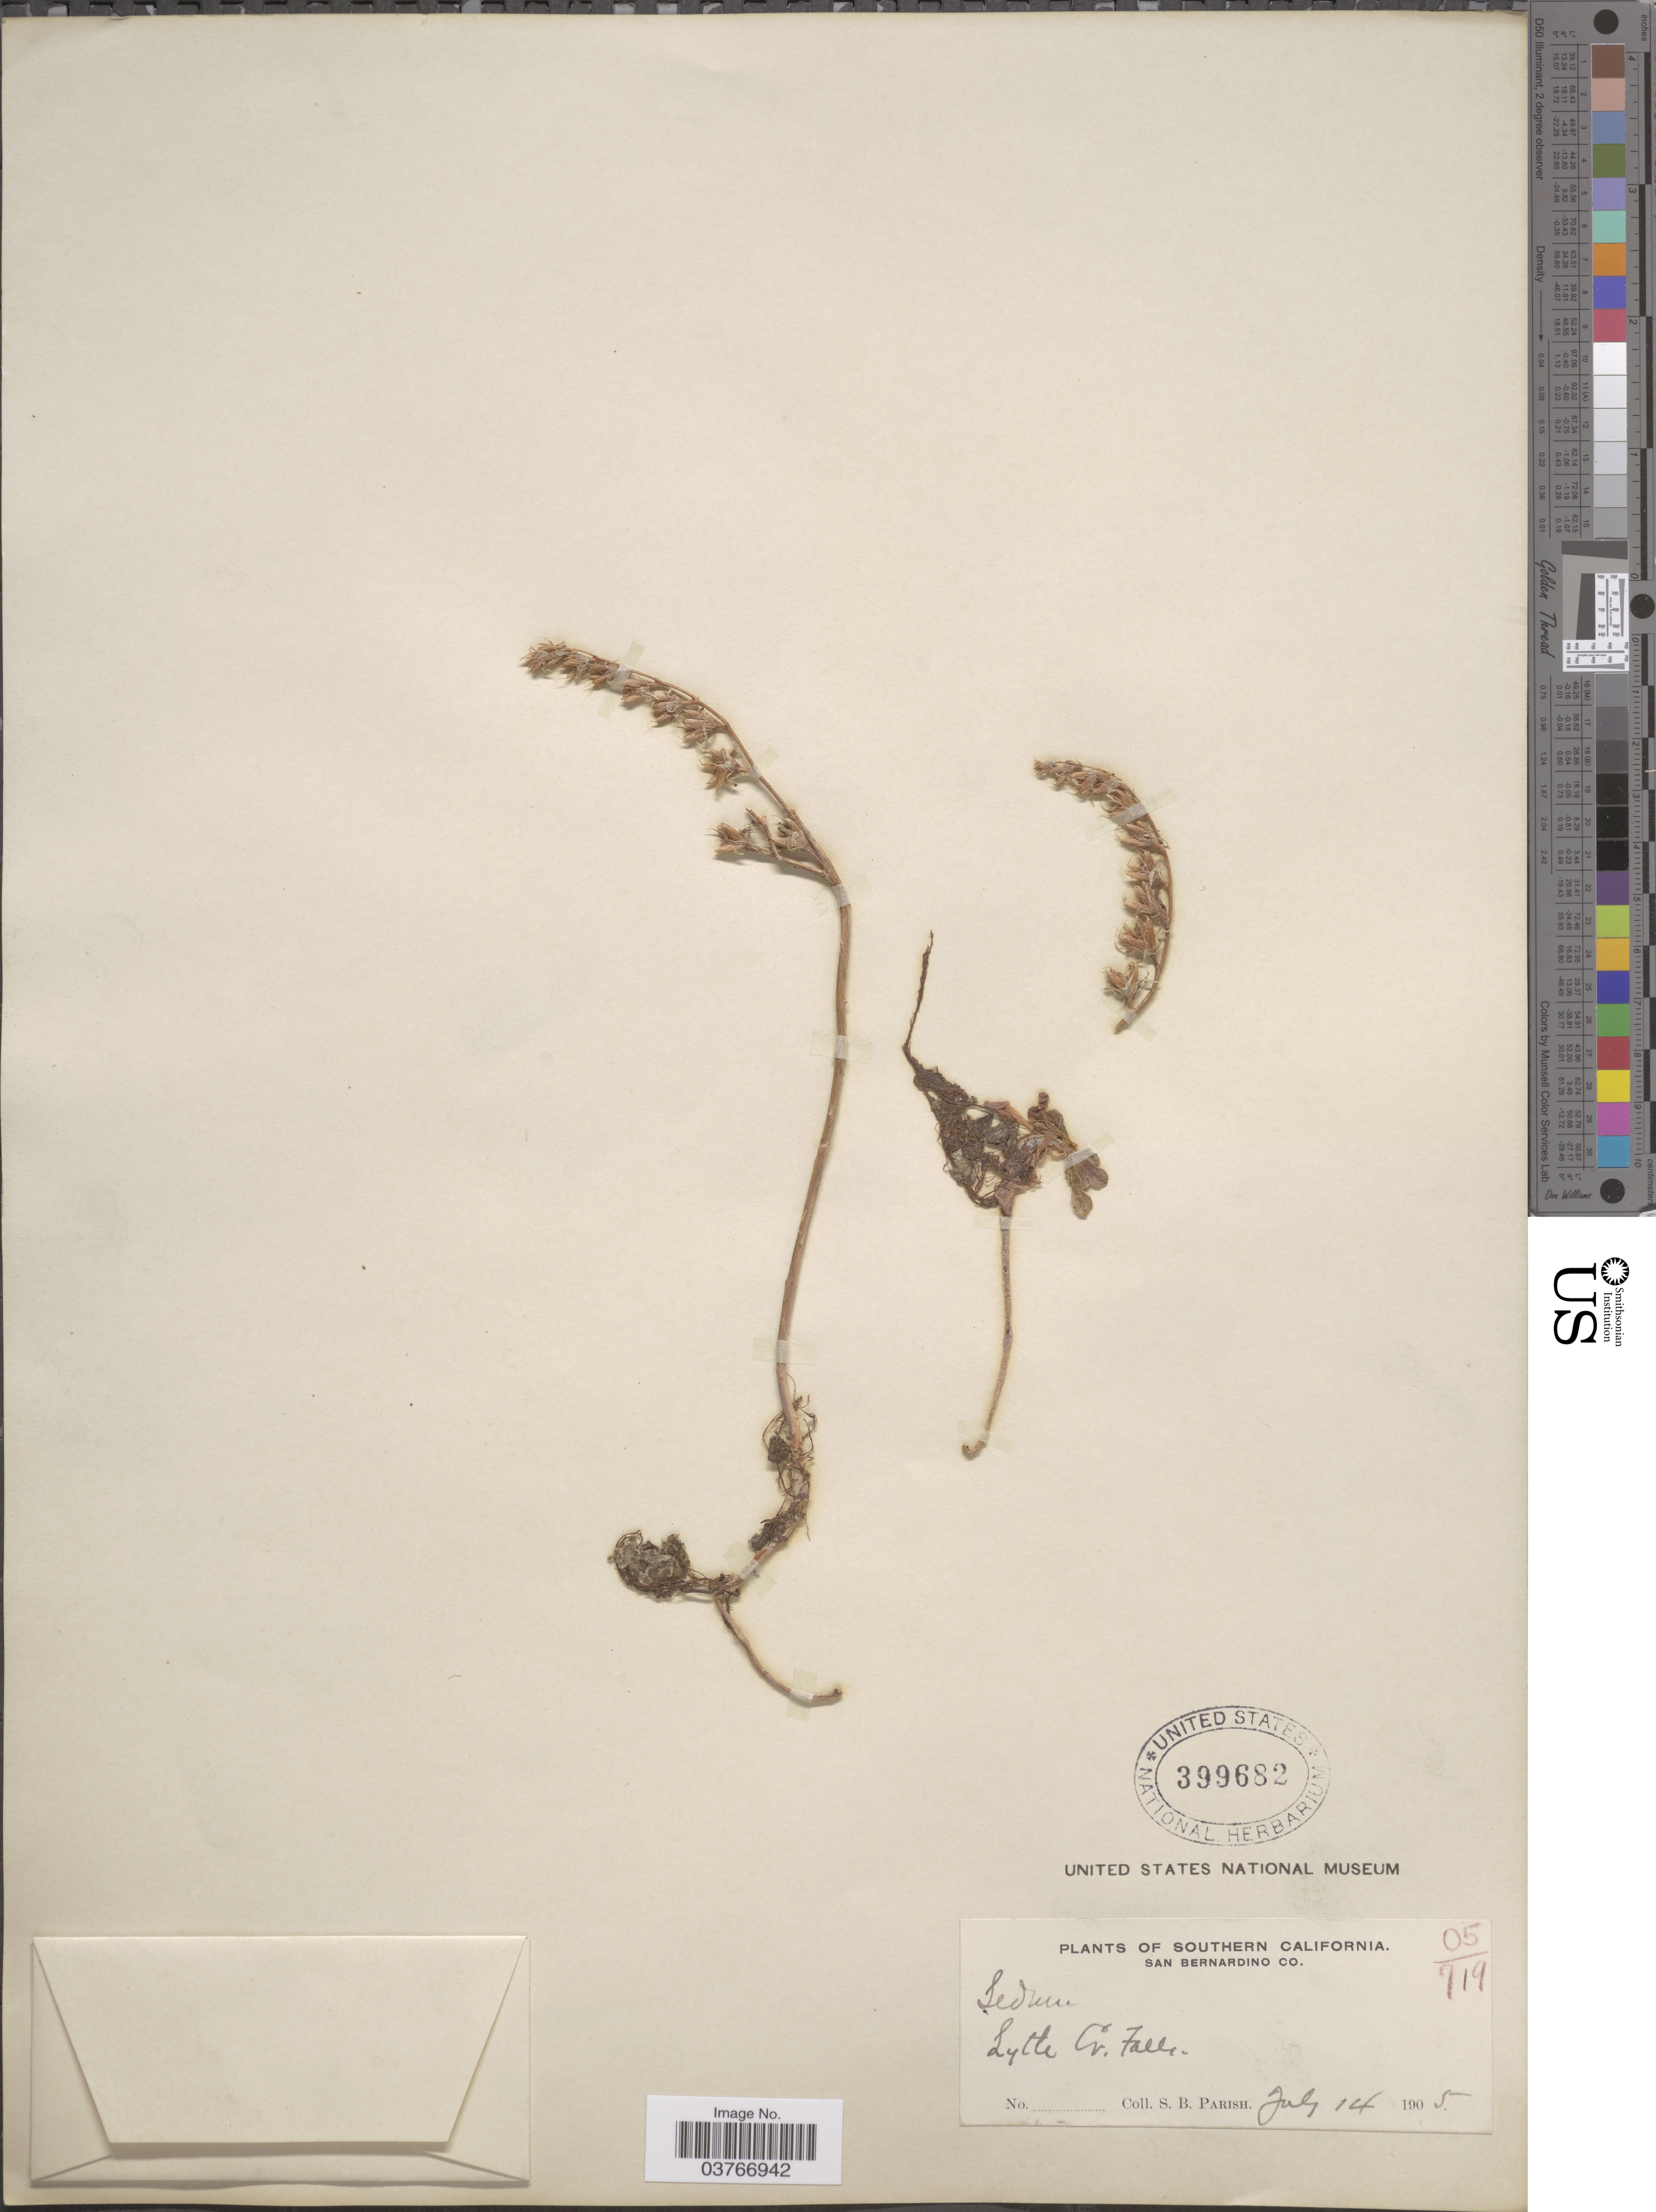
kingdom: Plantae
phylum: Tracheophyta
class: Magnoliopsida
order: Saxifragales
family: Crassulaceae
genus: Sedum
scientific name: Sedum sp.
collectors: S. B. Parish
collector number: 05/919?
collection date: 1905-07-14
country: United States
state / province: California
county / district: San Bernardino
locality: Southern California. San Bernandino Co. Lytte Cr. Falls.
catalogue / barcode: US 399682